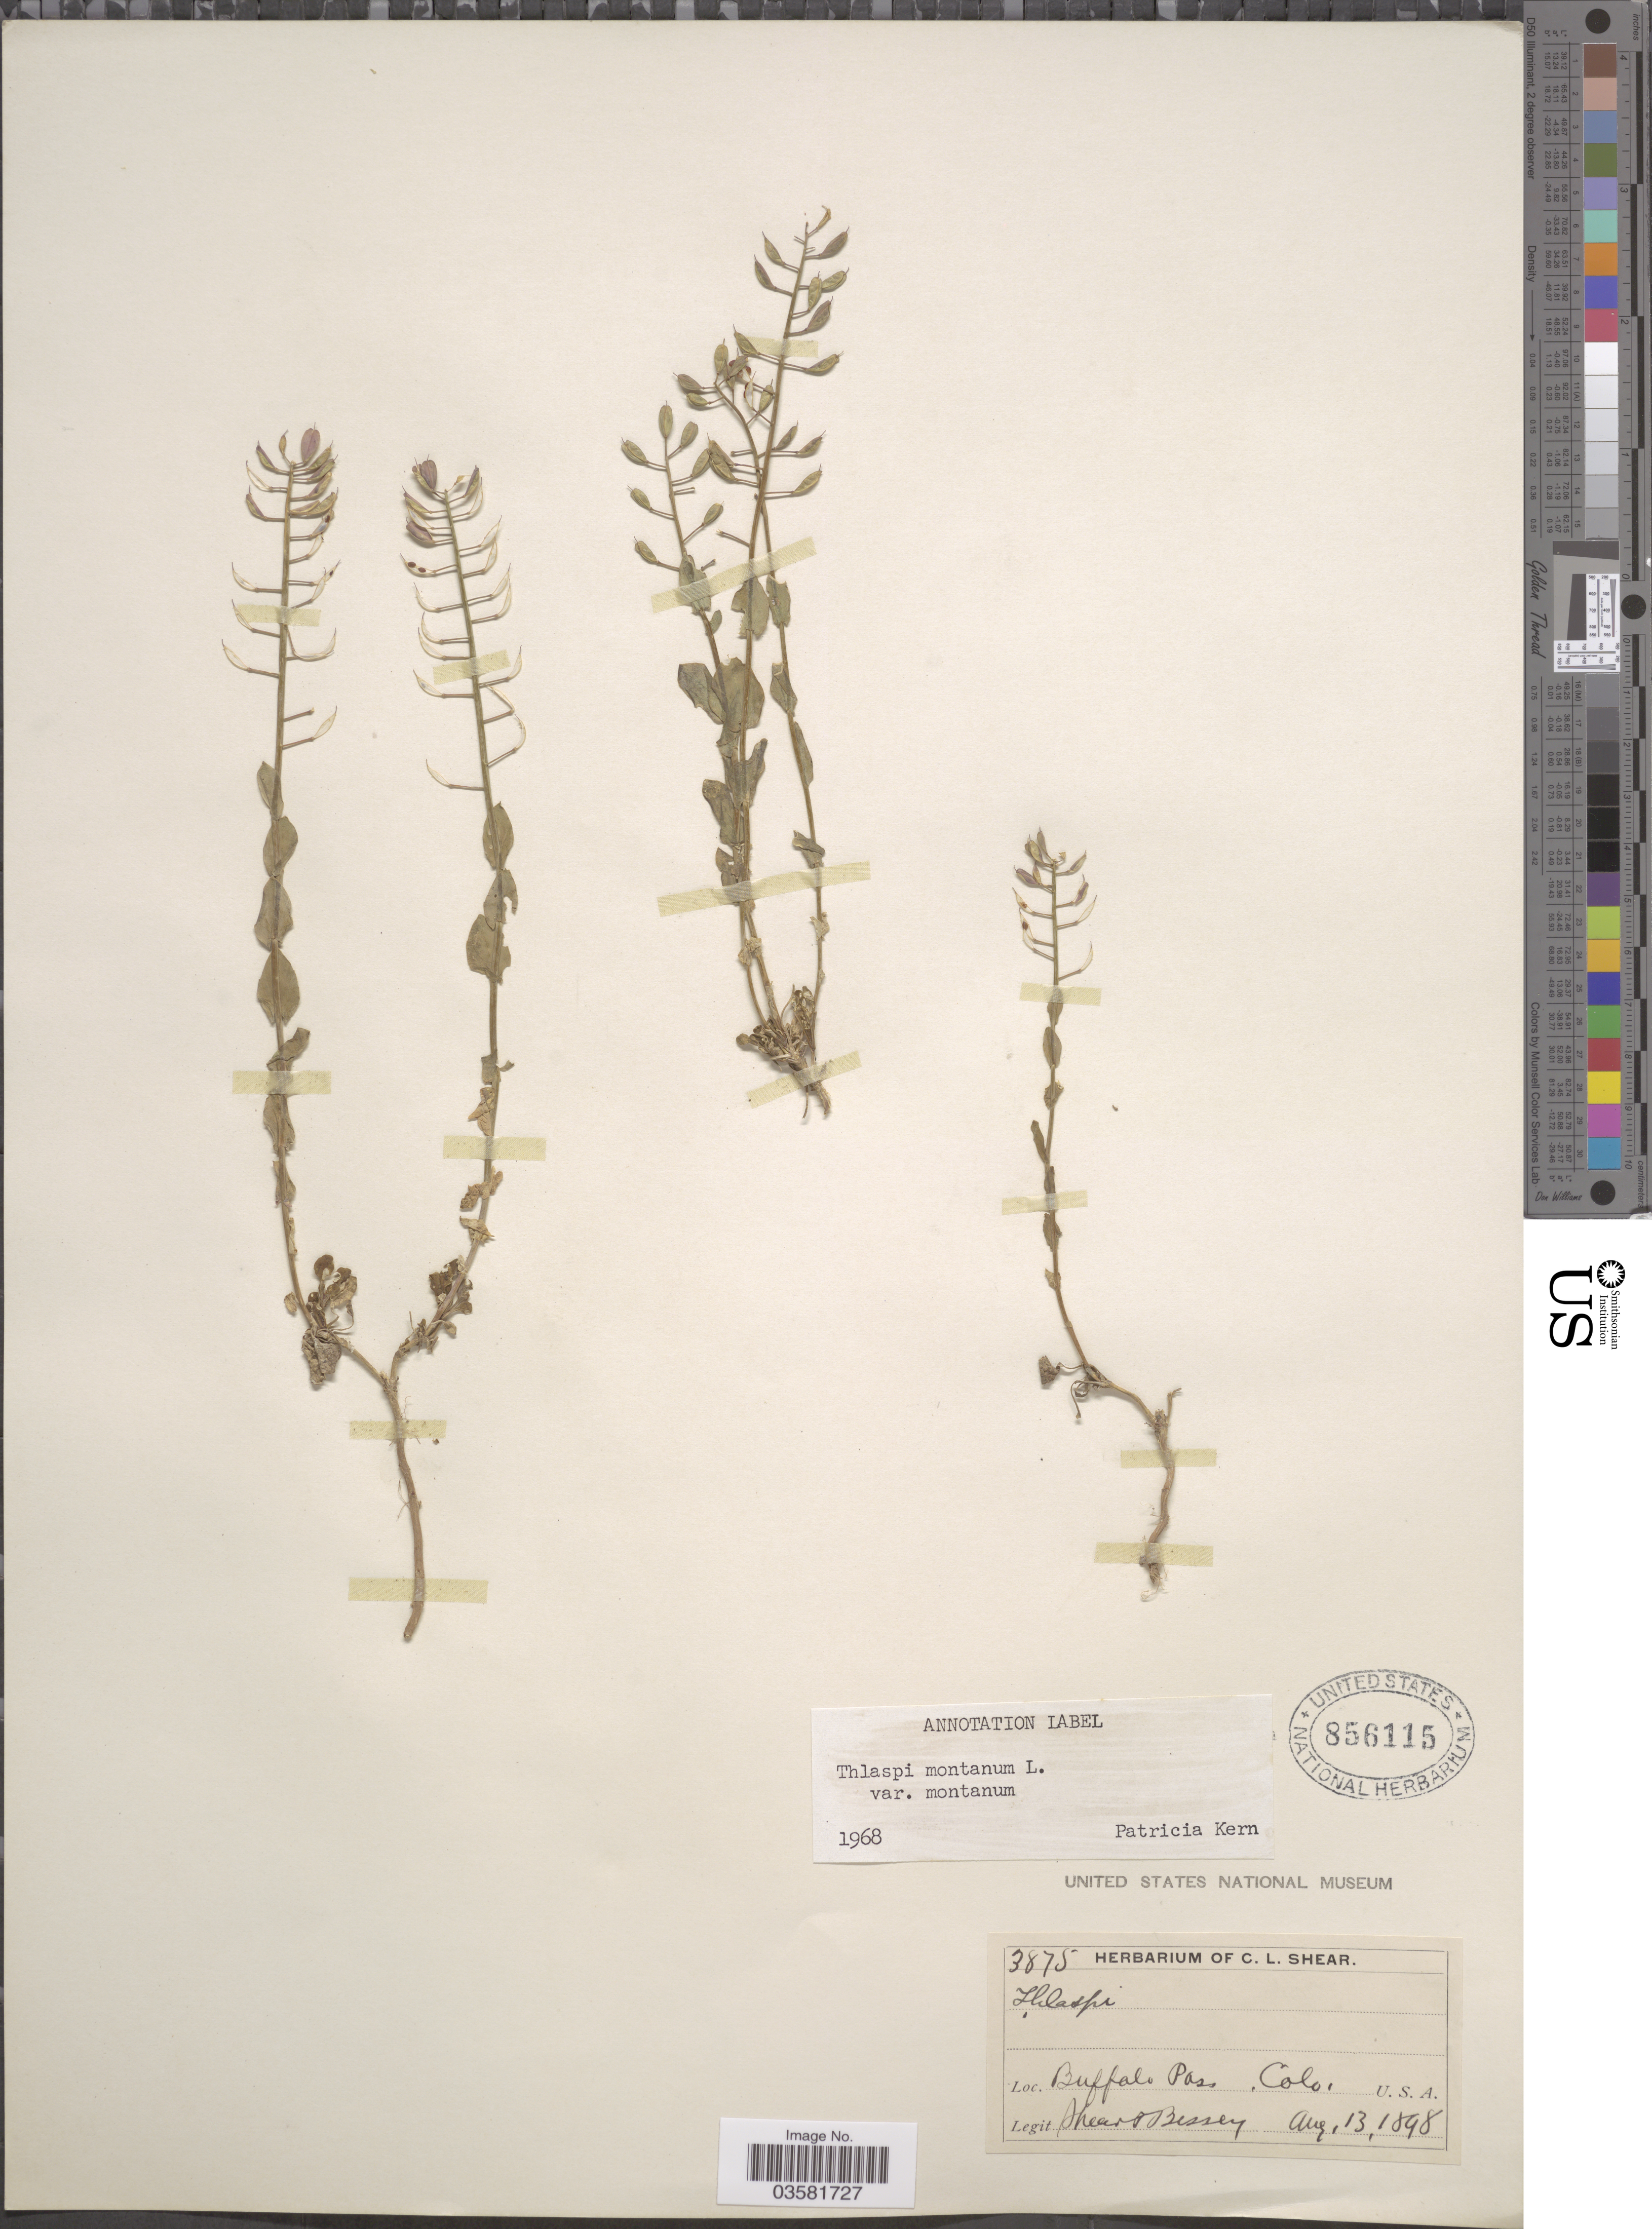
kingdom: Plantae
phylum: Tracheophyta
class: Magnoliopsida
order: Brassicales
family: Brassicaceae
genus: Thlaspi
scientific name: Thlaspi montanum var. montanum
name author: L.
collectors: C. L. Shear & -. Bessey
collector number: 3875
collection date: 1898-08-13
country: United States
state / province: Colorado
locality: Buffalo Pass.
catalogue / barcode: US 856115